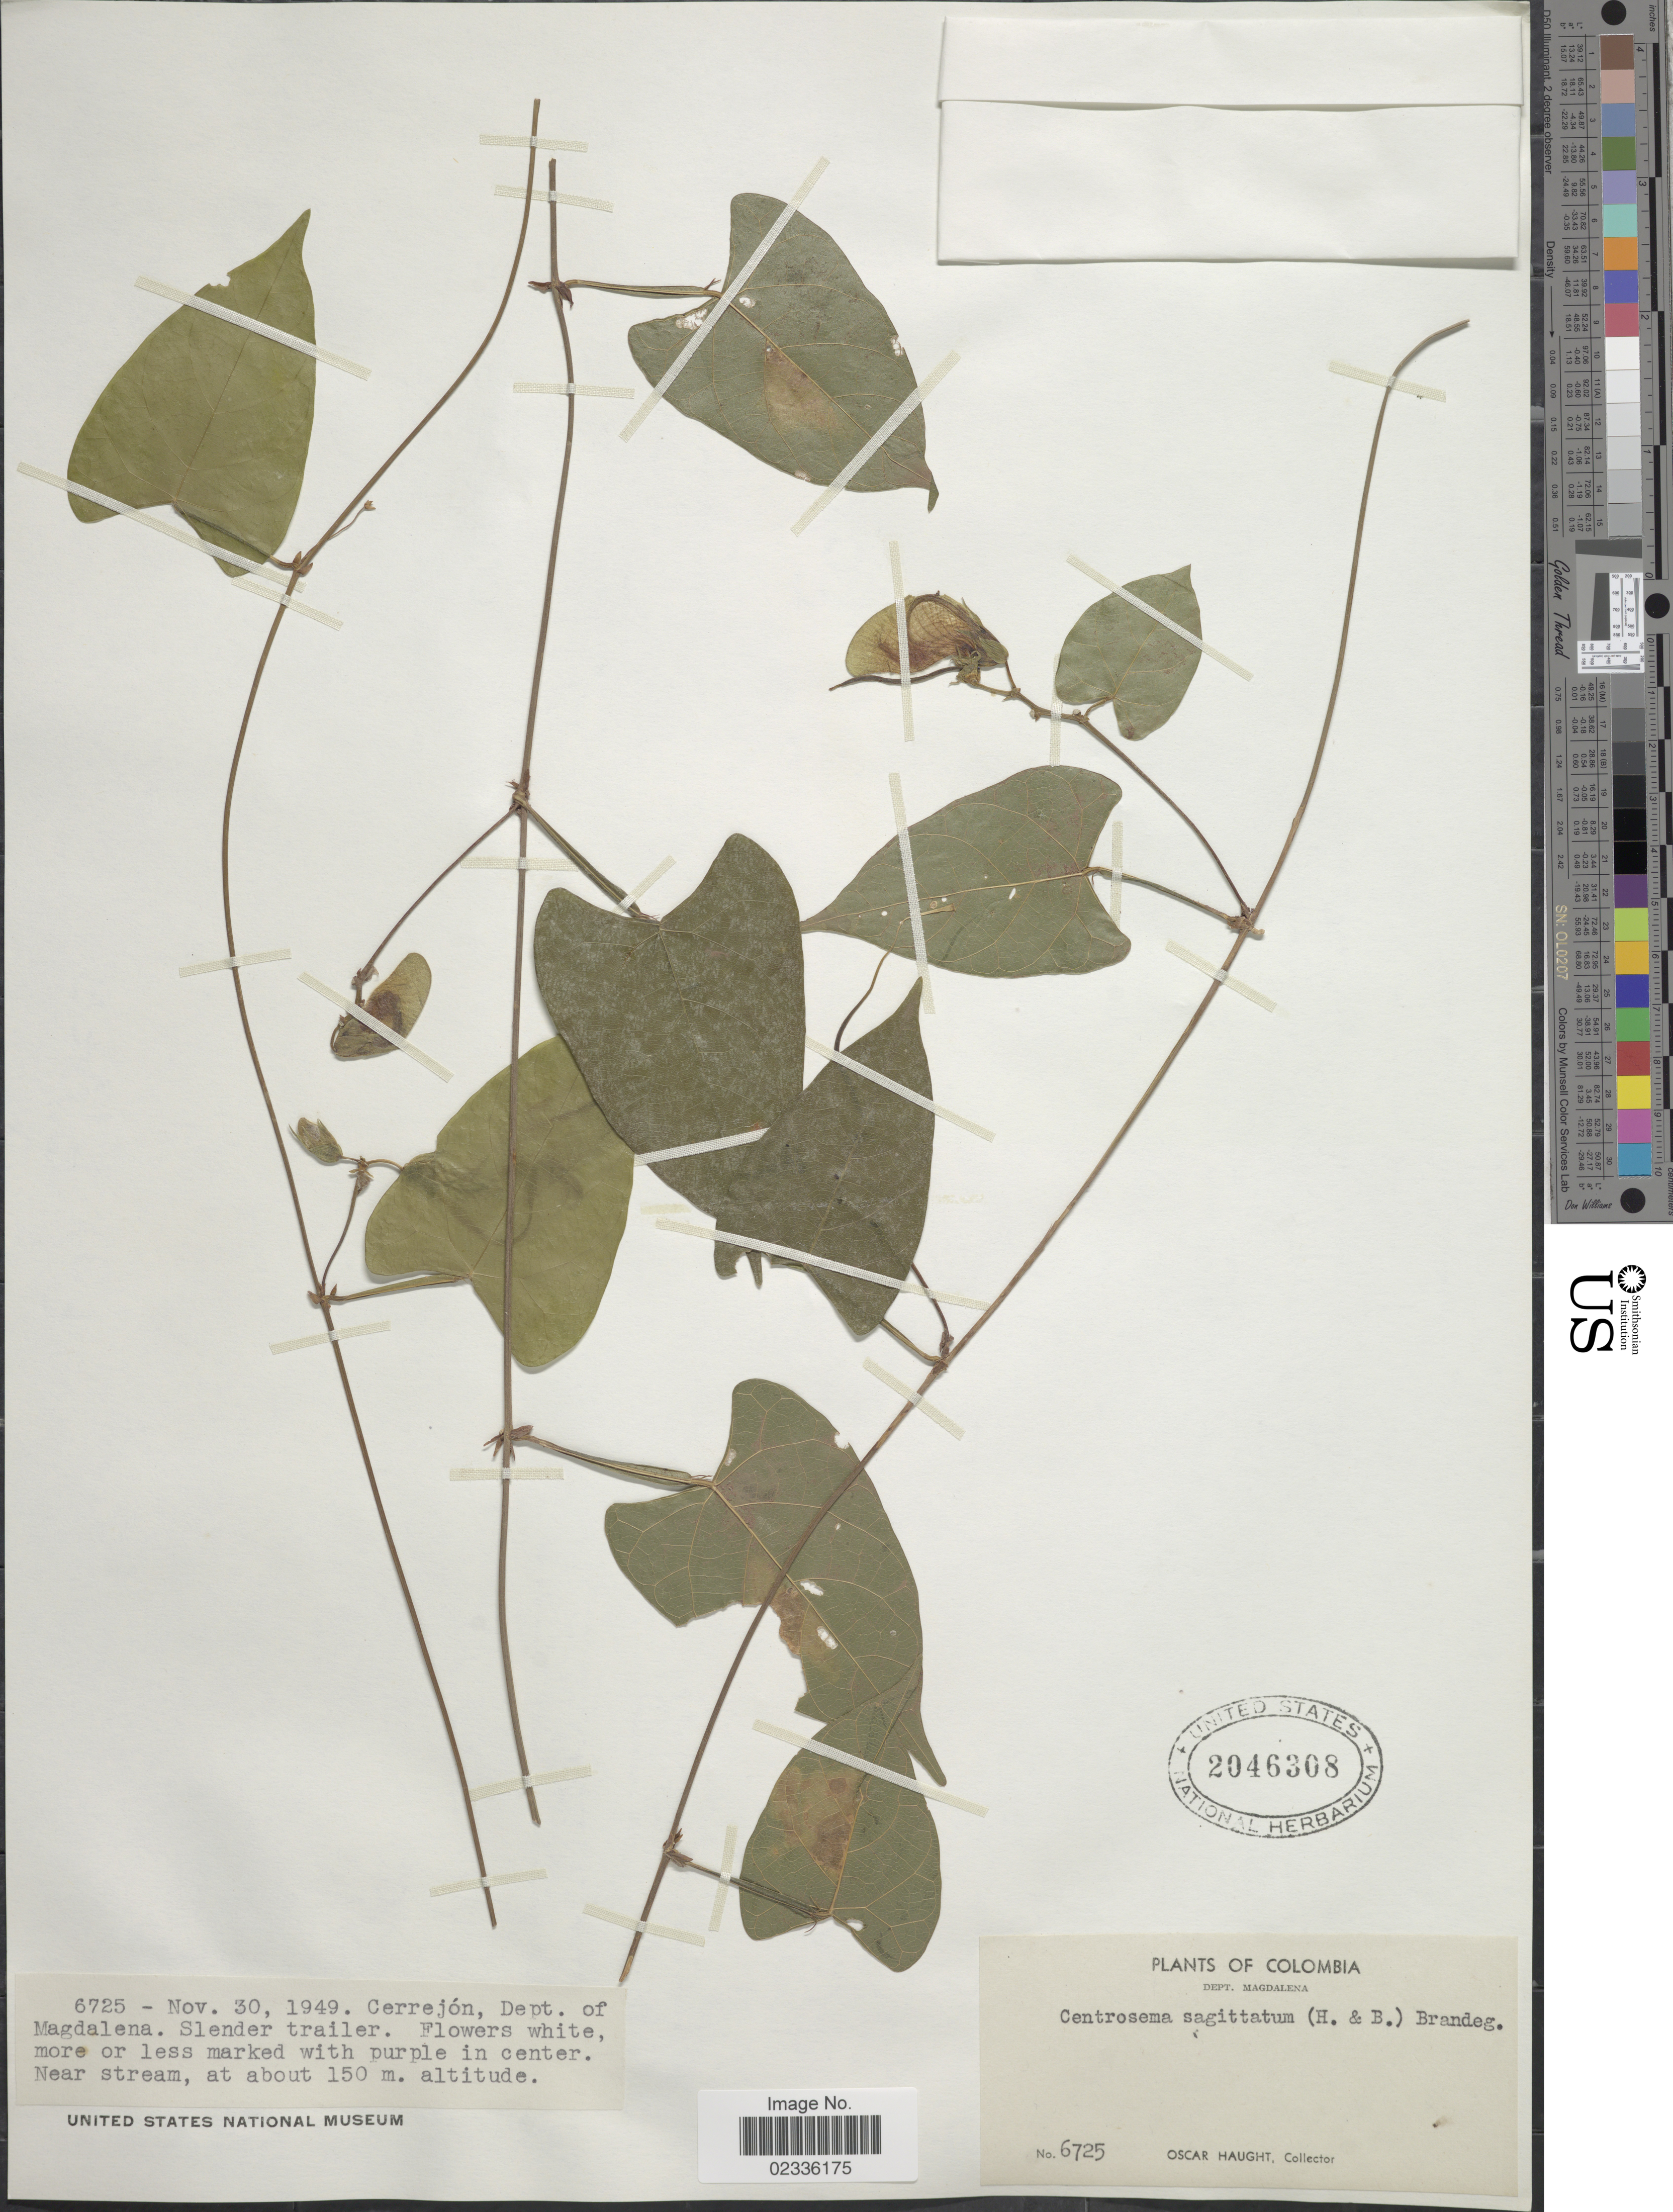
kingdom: Plantae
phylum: Tracheophyta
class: Magnoliopsida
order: Fabales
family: Fabaceae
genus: Centrosema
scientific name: Centrosema sagittata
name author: (Kunth) Rose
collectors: O. Haught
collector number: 6725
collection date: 1949-11-30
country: Colombia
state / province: Magdalena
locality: Dept. Magdalena. Cerrejon, Dept. of Magdalena.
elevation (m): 150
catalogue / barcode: US 2046308